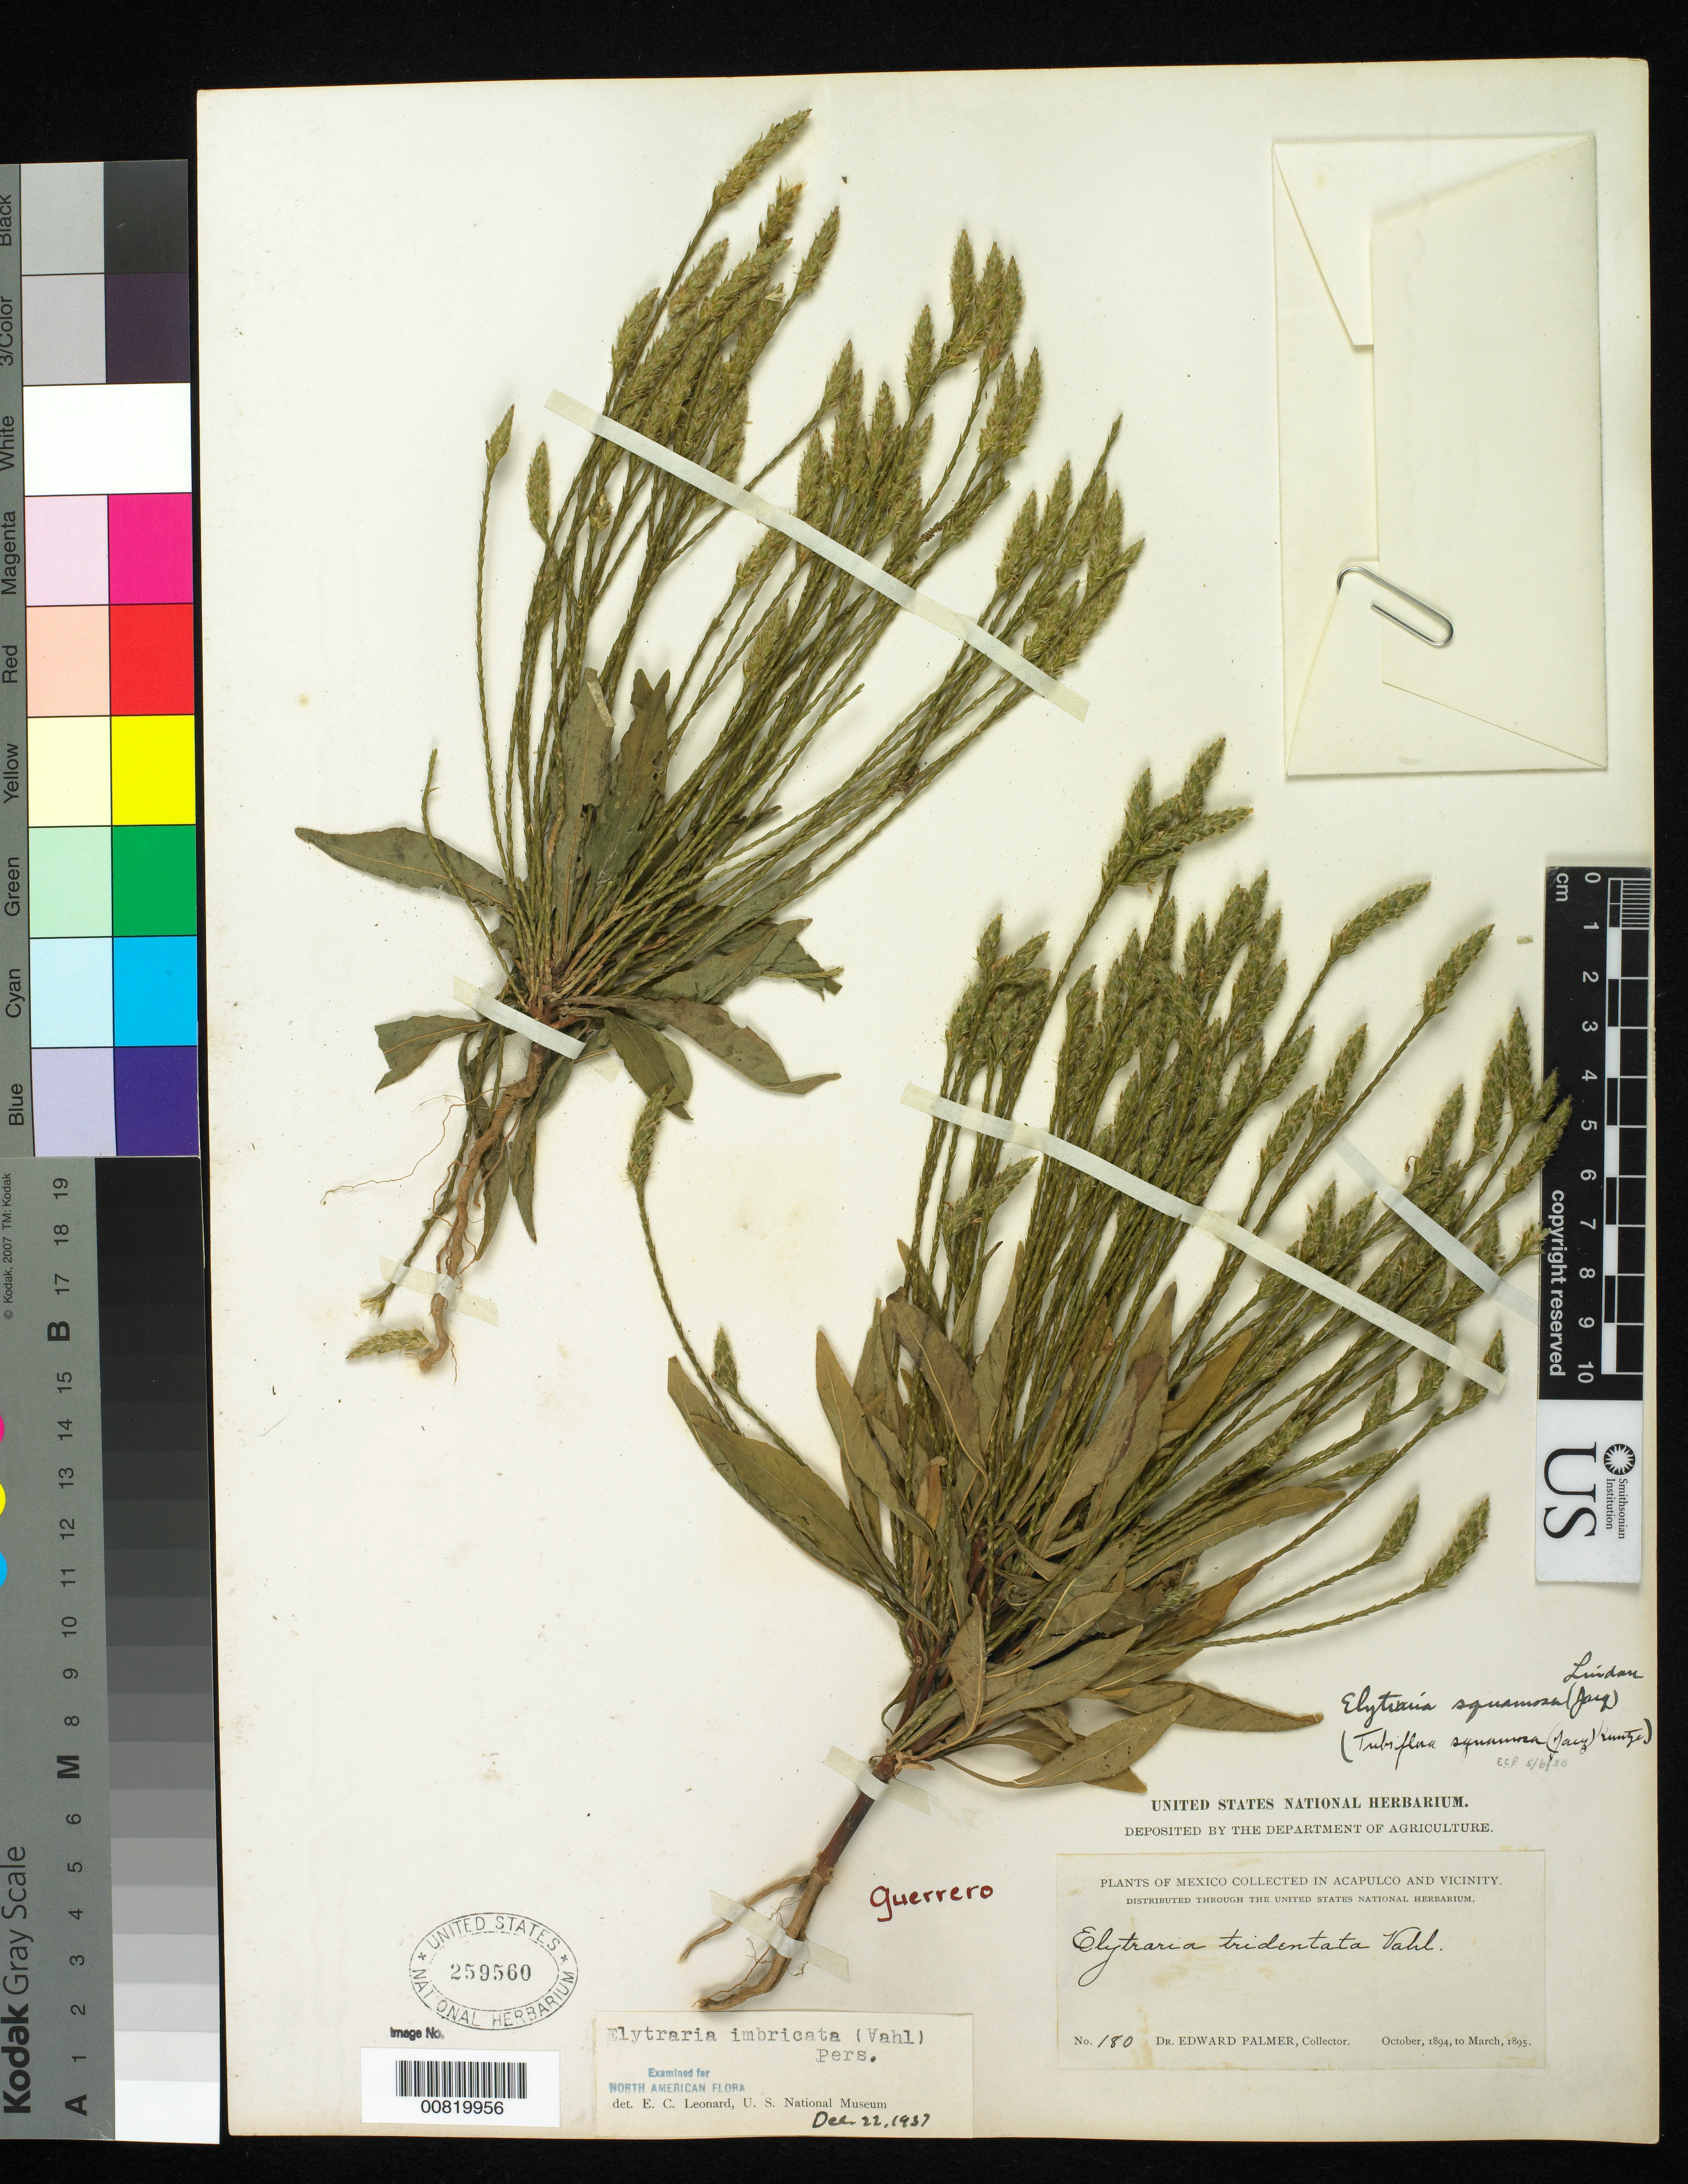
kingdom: Plantae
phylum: Tracheophyta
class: Magnoliopsida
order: Lamiales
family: Acanthaceae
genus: Elytraria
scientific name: Elytraria imbricata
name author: (Vahl) Pers.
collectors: E. Palmer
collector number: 180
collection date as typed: Oct 1894 to -- Mar 1895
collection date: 1894-10/1895-03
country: Mexico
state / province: Guerrero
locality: Acapulco, Guerrero and vicinity.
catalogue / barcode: US 259560